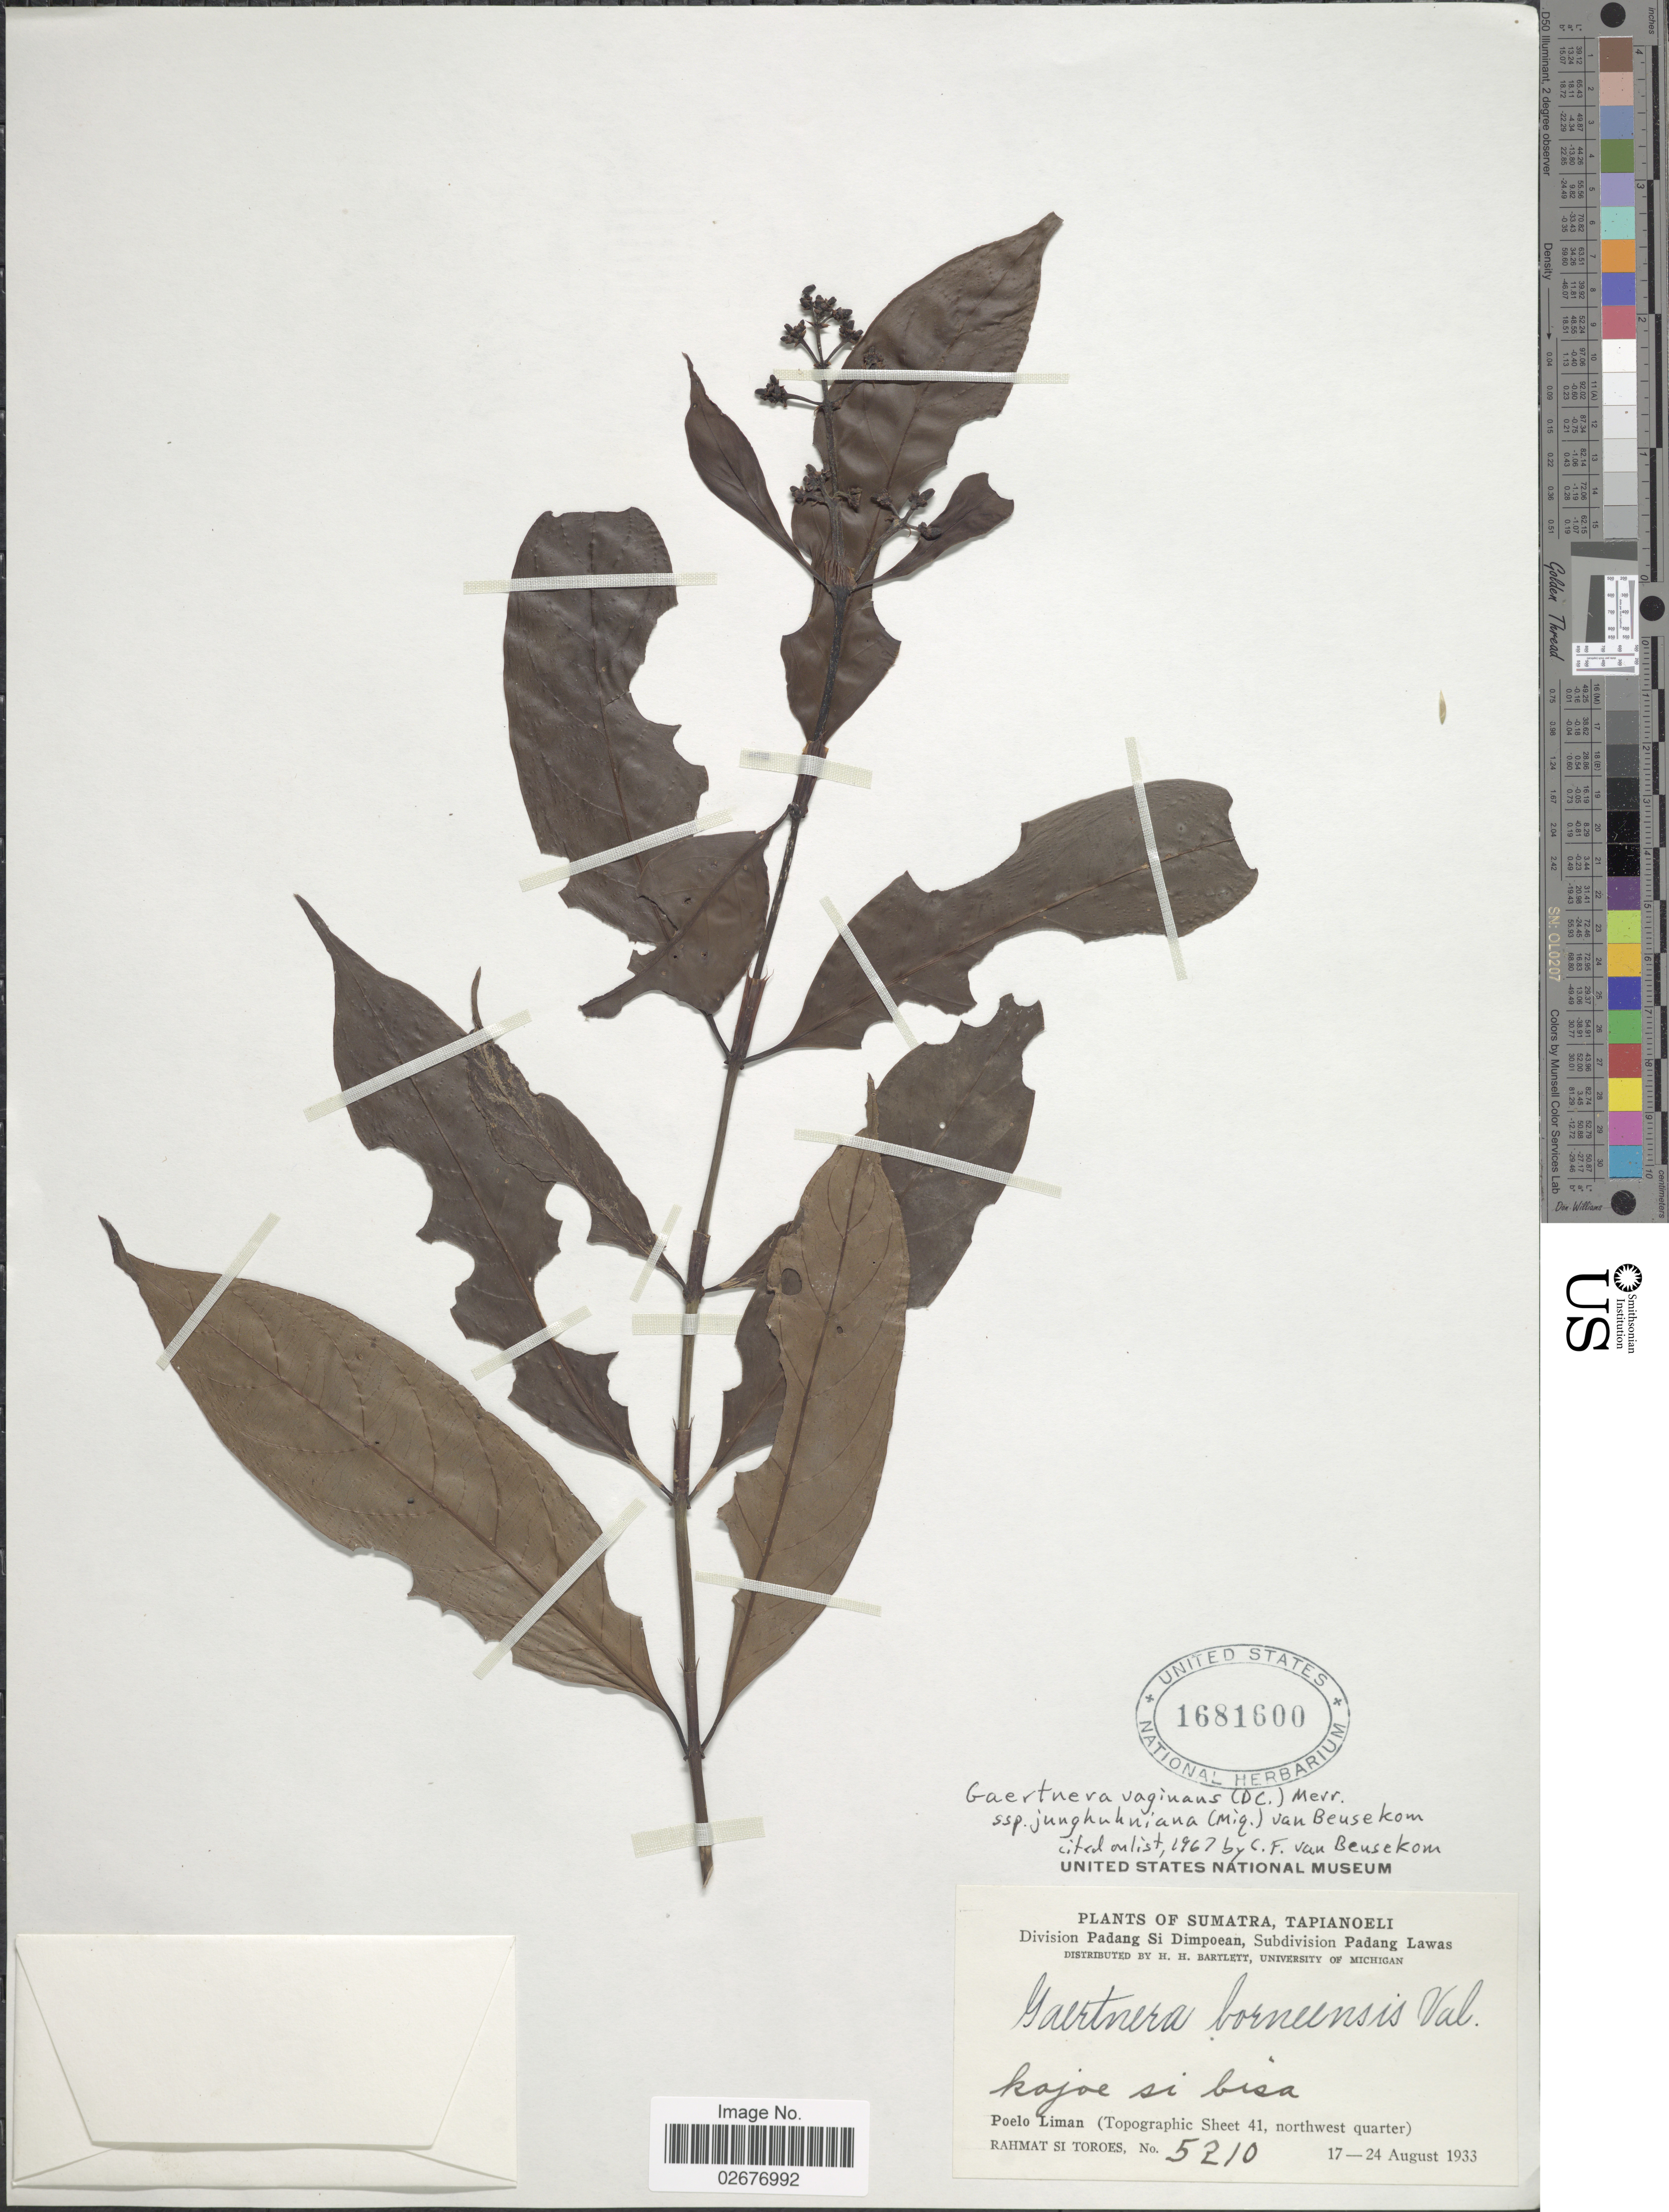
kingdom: Plantae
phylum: Tracheophyta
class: Magnoliopsida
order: Gentianales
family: Rubiaceae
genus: Gaertnera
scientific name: Gaertnera junghuhniana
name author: Miq.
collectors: Rahmat Si Boeea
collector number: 5210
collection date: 1933-08-17/1933-08-24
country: Indonesia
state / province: Sumatra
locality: Tapianoeli, Poelo Liman (Topogaphic Sheet 41, northwest quarter), Division Padang Si Dimpoean, Subdivision Padang Lawas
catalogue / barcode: US 1681600